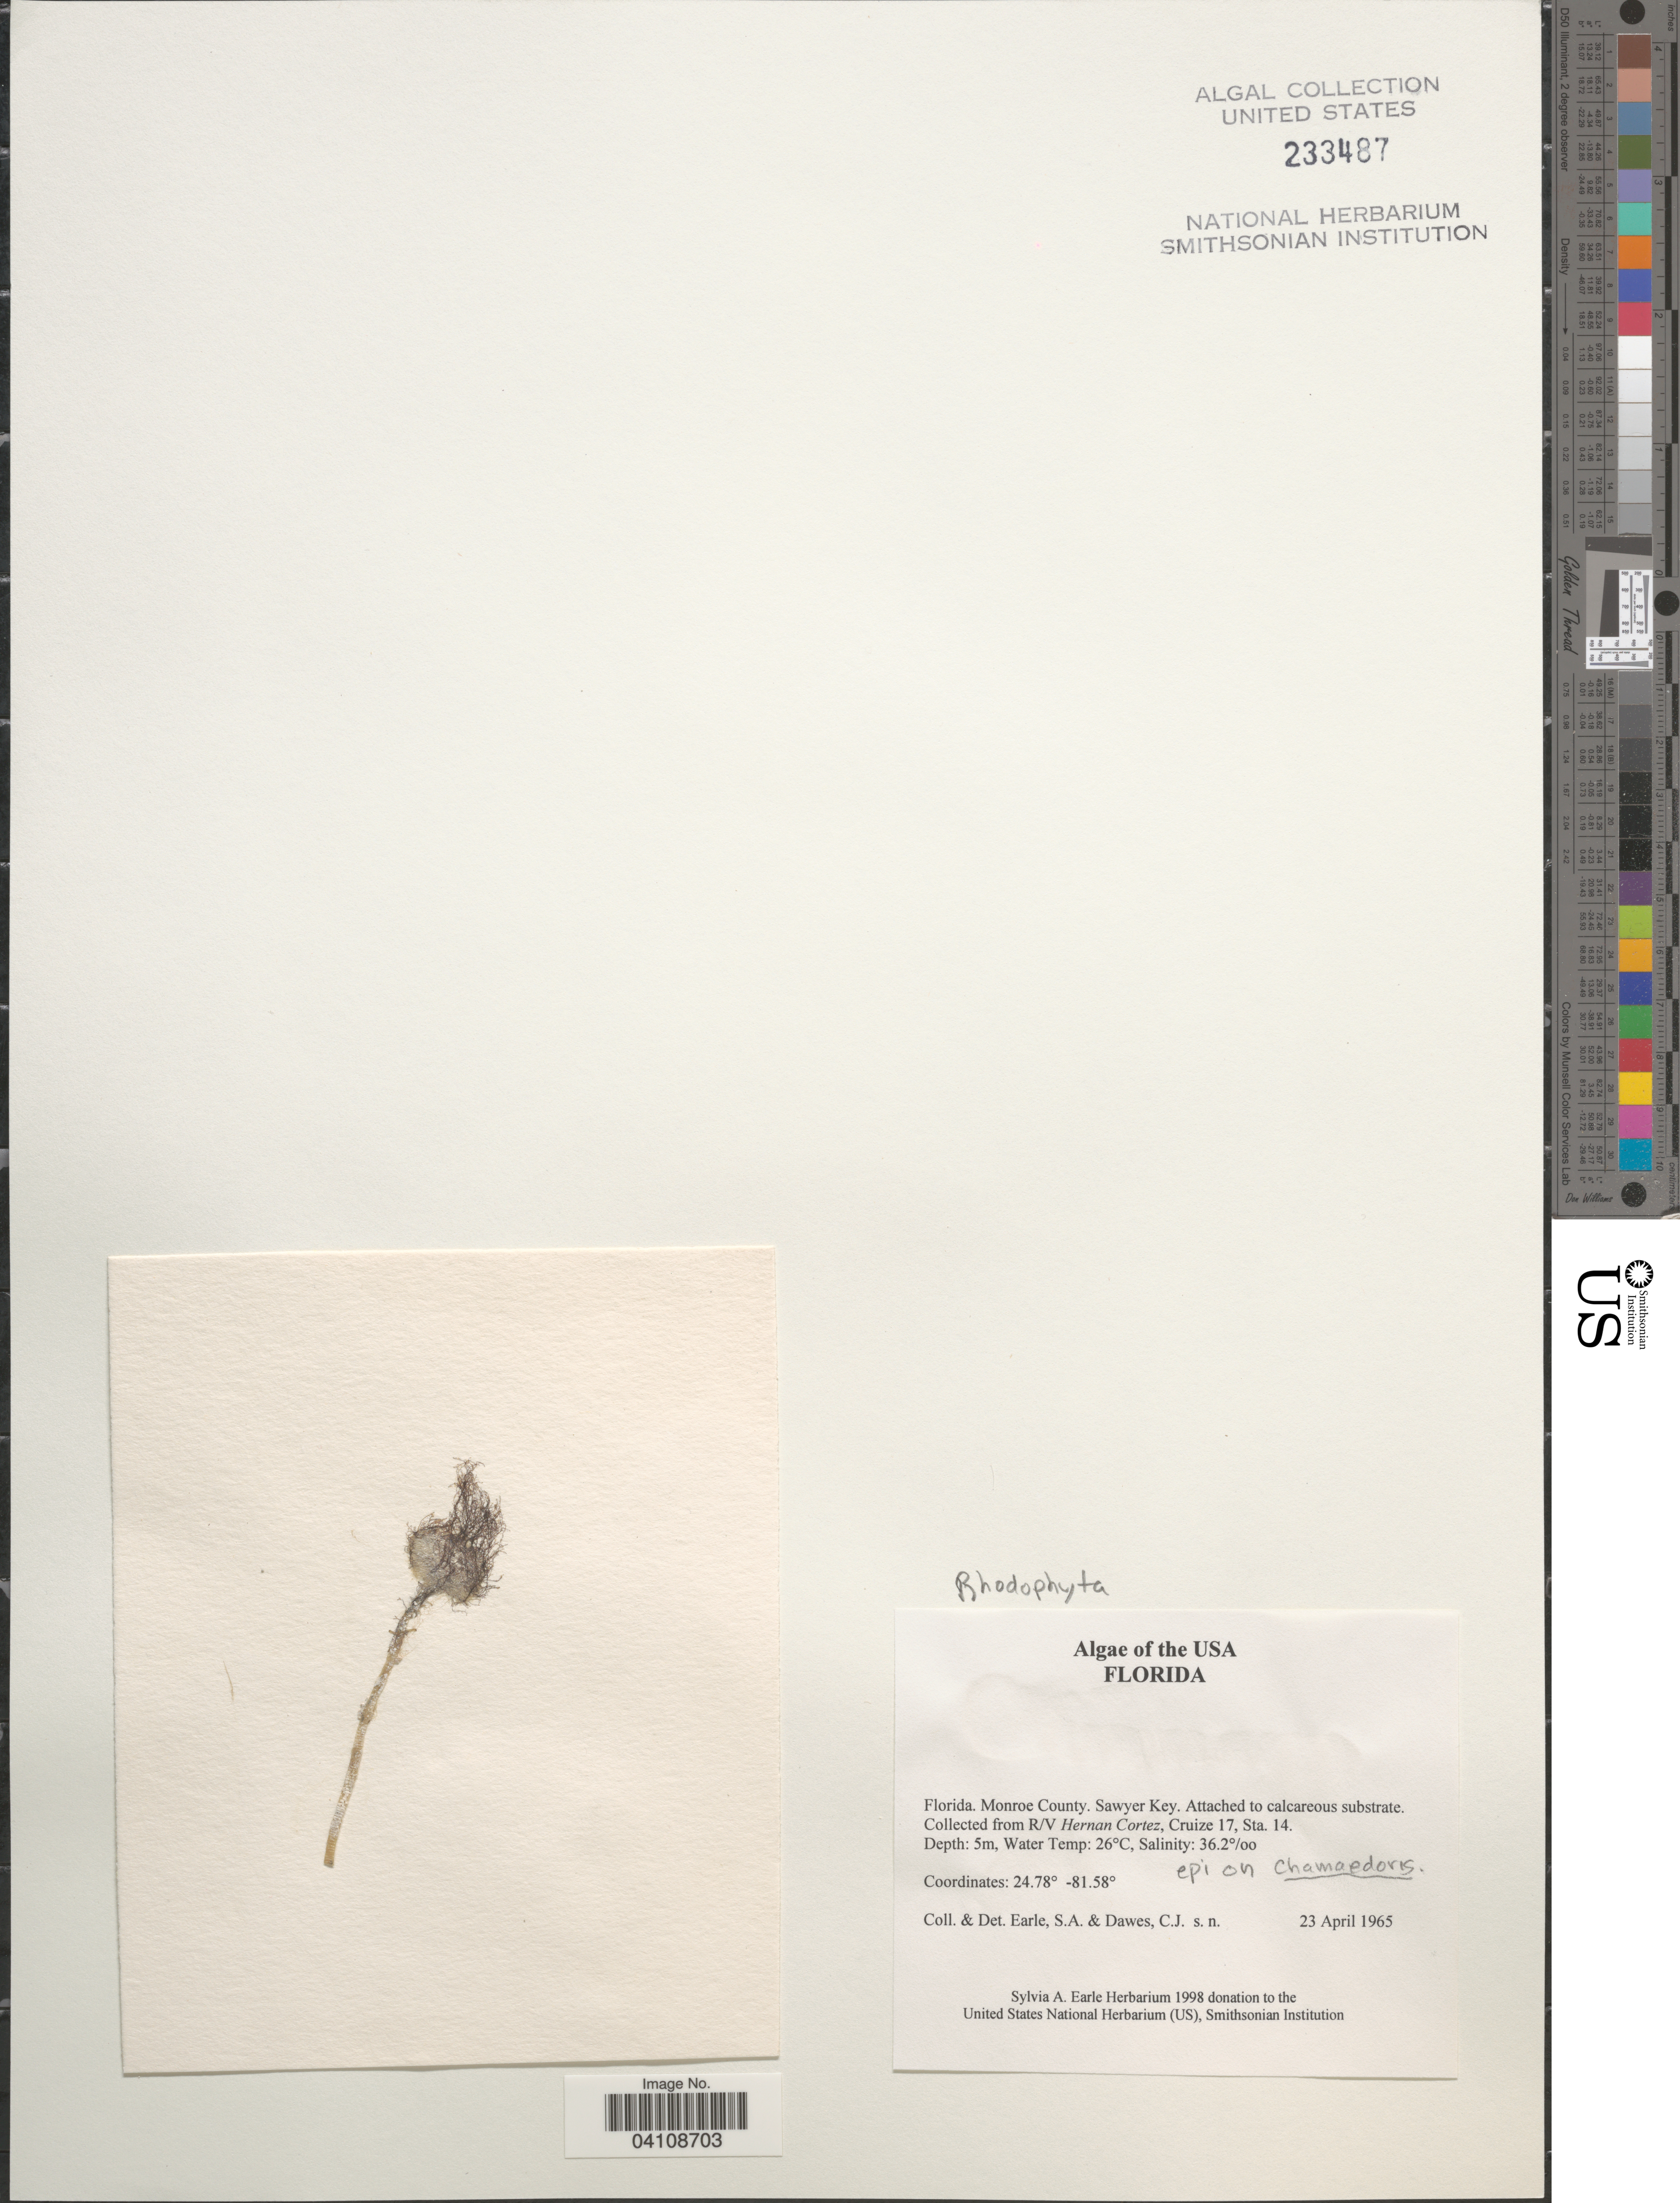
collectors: S. A. Earle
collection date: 1965-04-23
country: United States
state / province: Florida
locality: Monroe County. Sawyer Key. R/V Hernan Cortez, Cruize 17, Sta. 14.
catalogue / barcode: US 233487